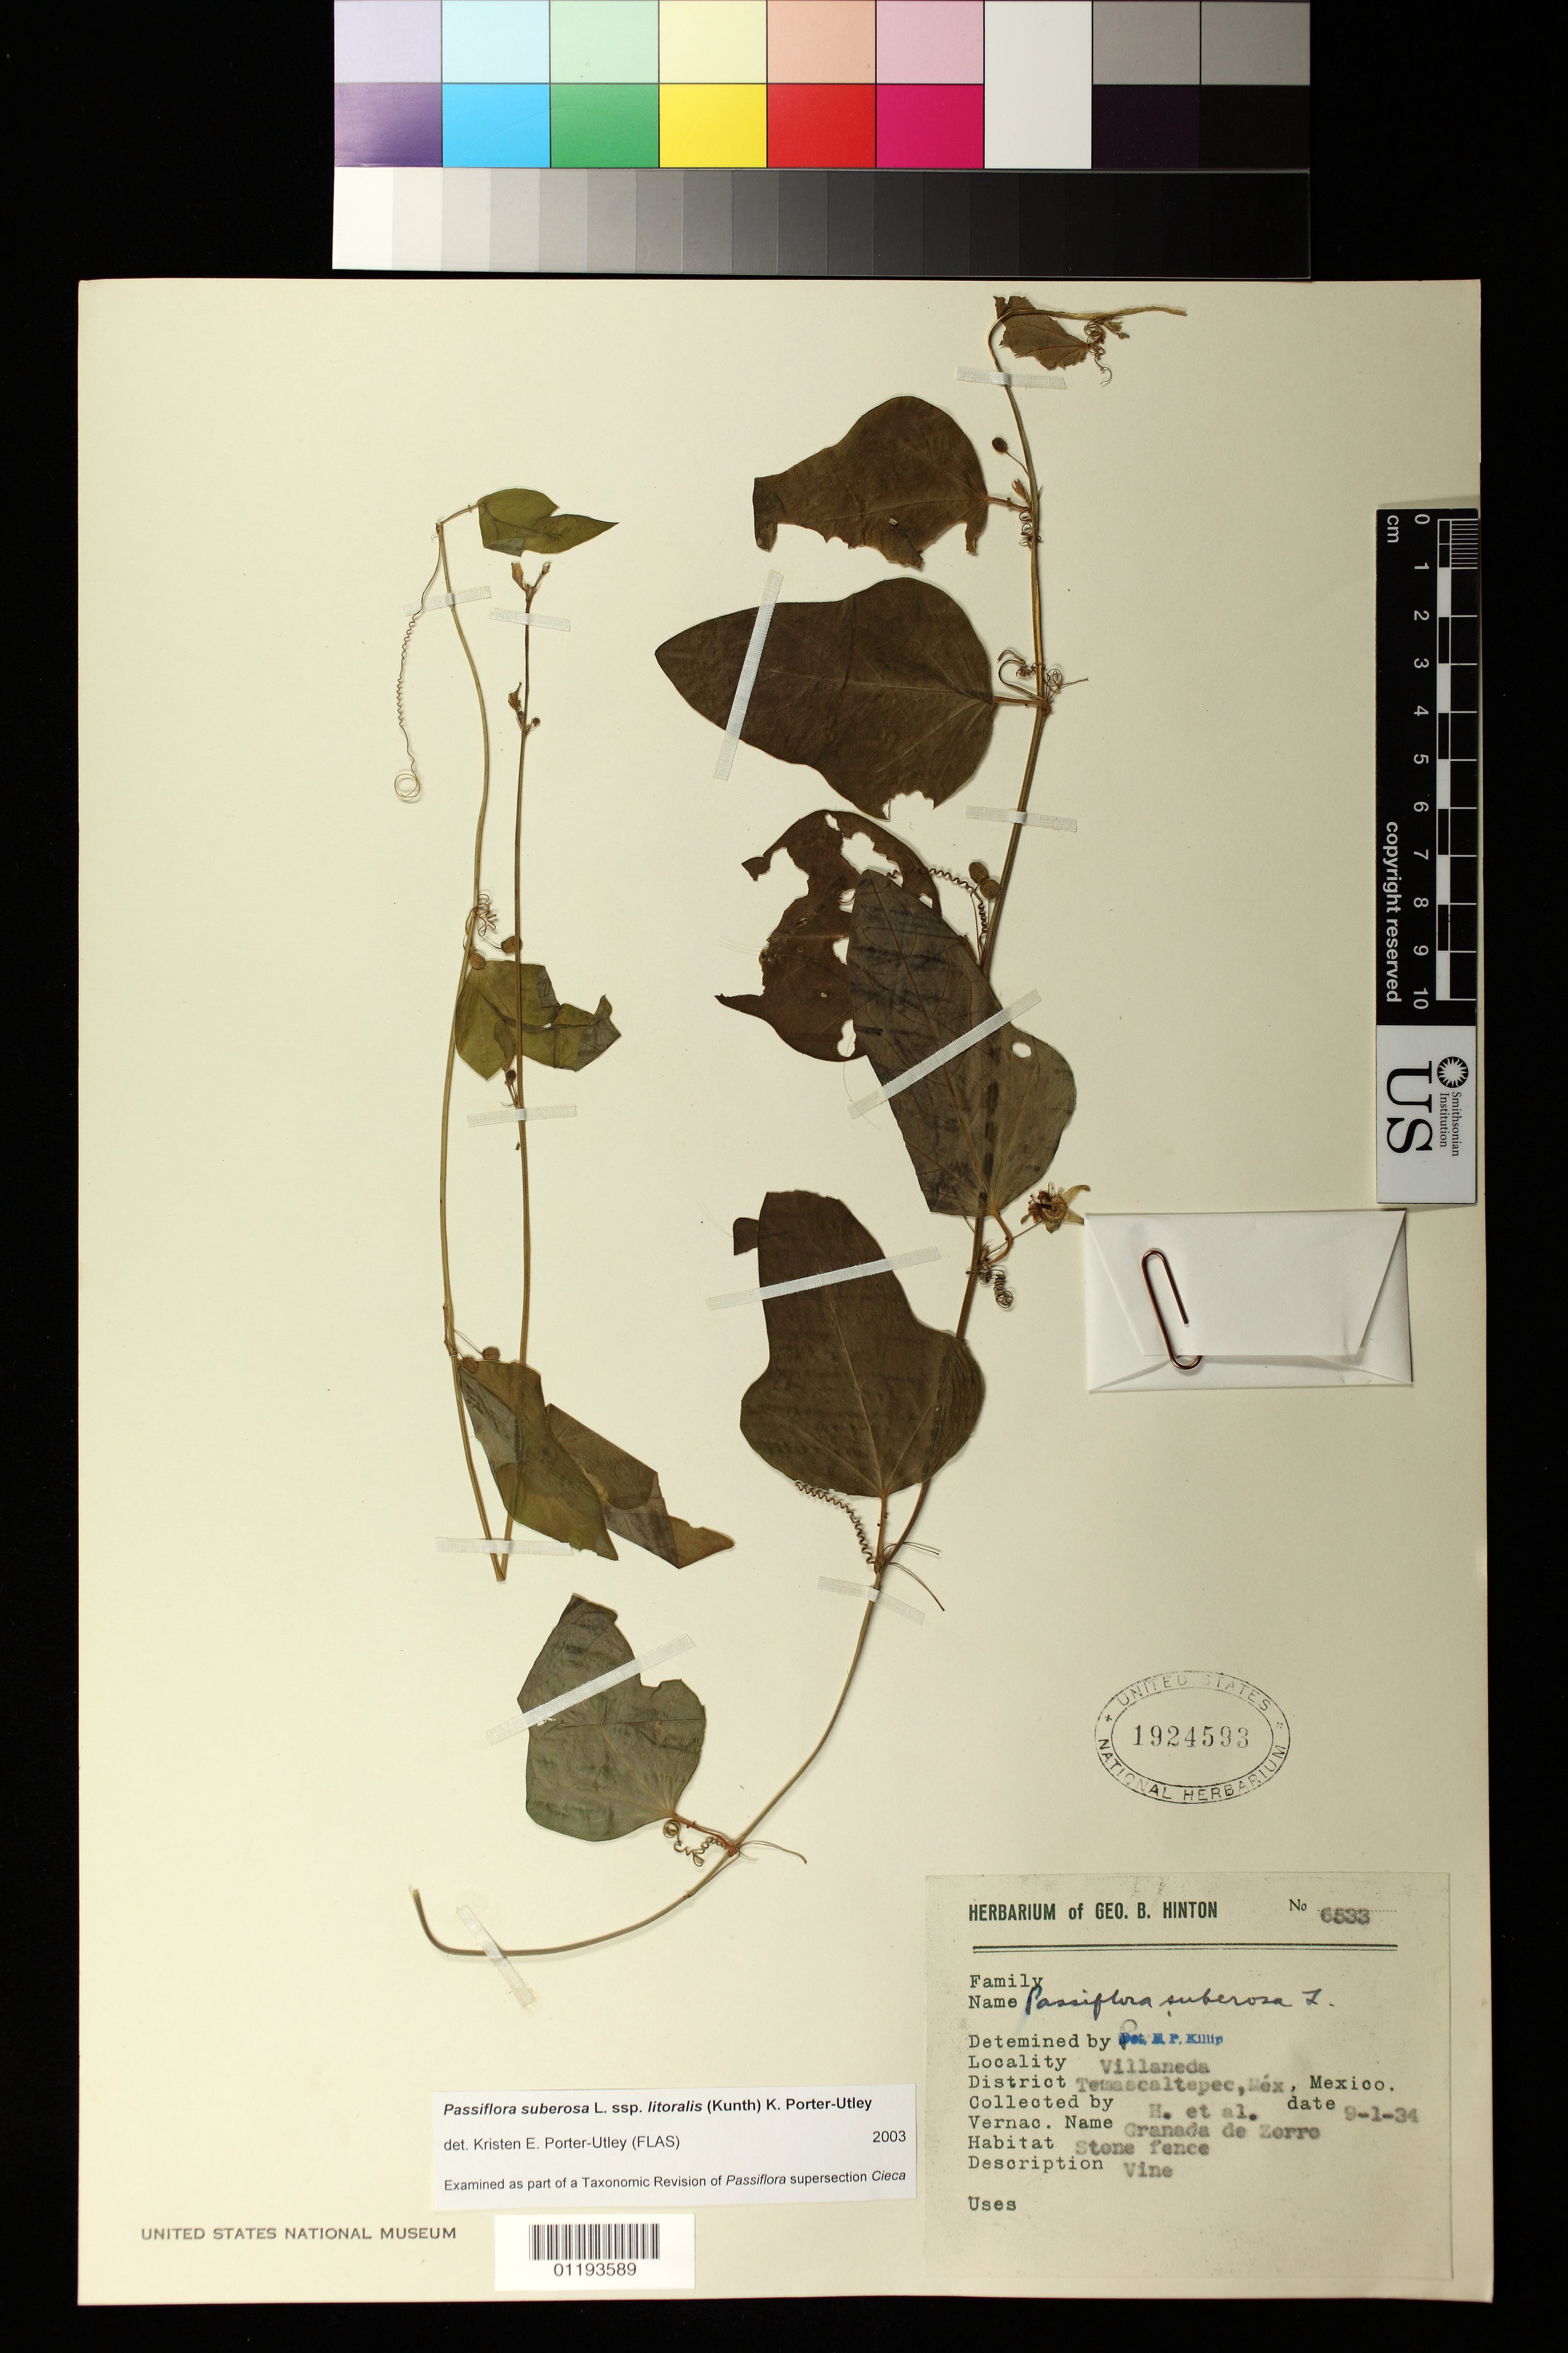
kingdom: Plantae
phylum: Tracheophyta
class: Magnoliopsida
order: Malpighiales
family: Passifloraceae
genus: Passiflora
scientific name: Passiflora suberosa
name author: L.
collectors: G. B. Hinton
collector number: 6533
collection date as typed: Sep 1 1934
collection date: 1934-09-01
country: Mexico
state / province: México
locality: Villaneda, Temascaltepec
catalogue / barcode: US 1924593